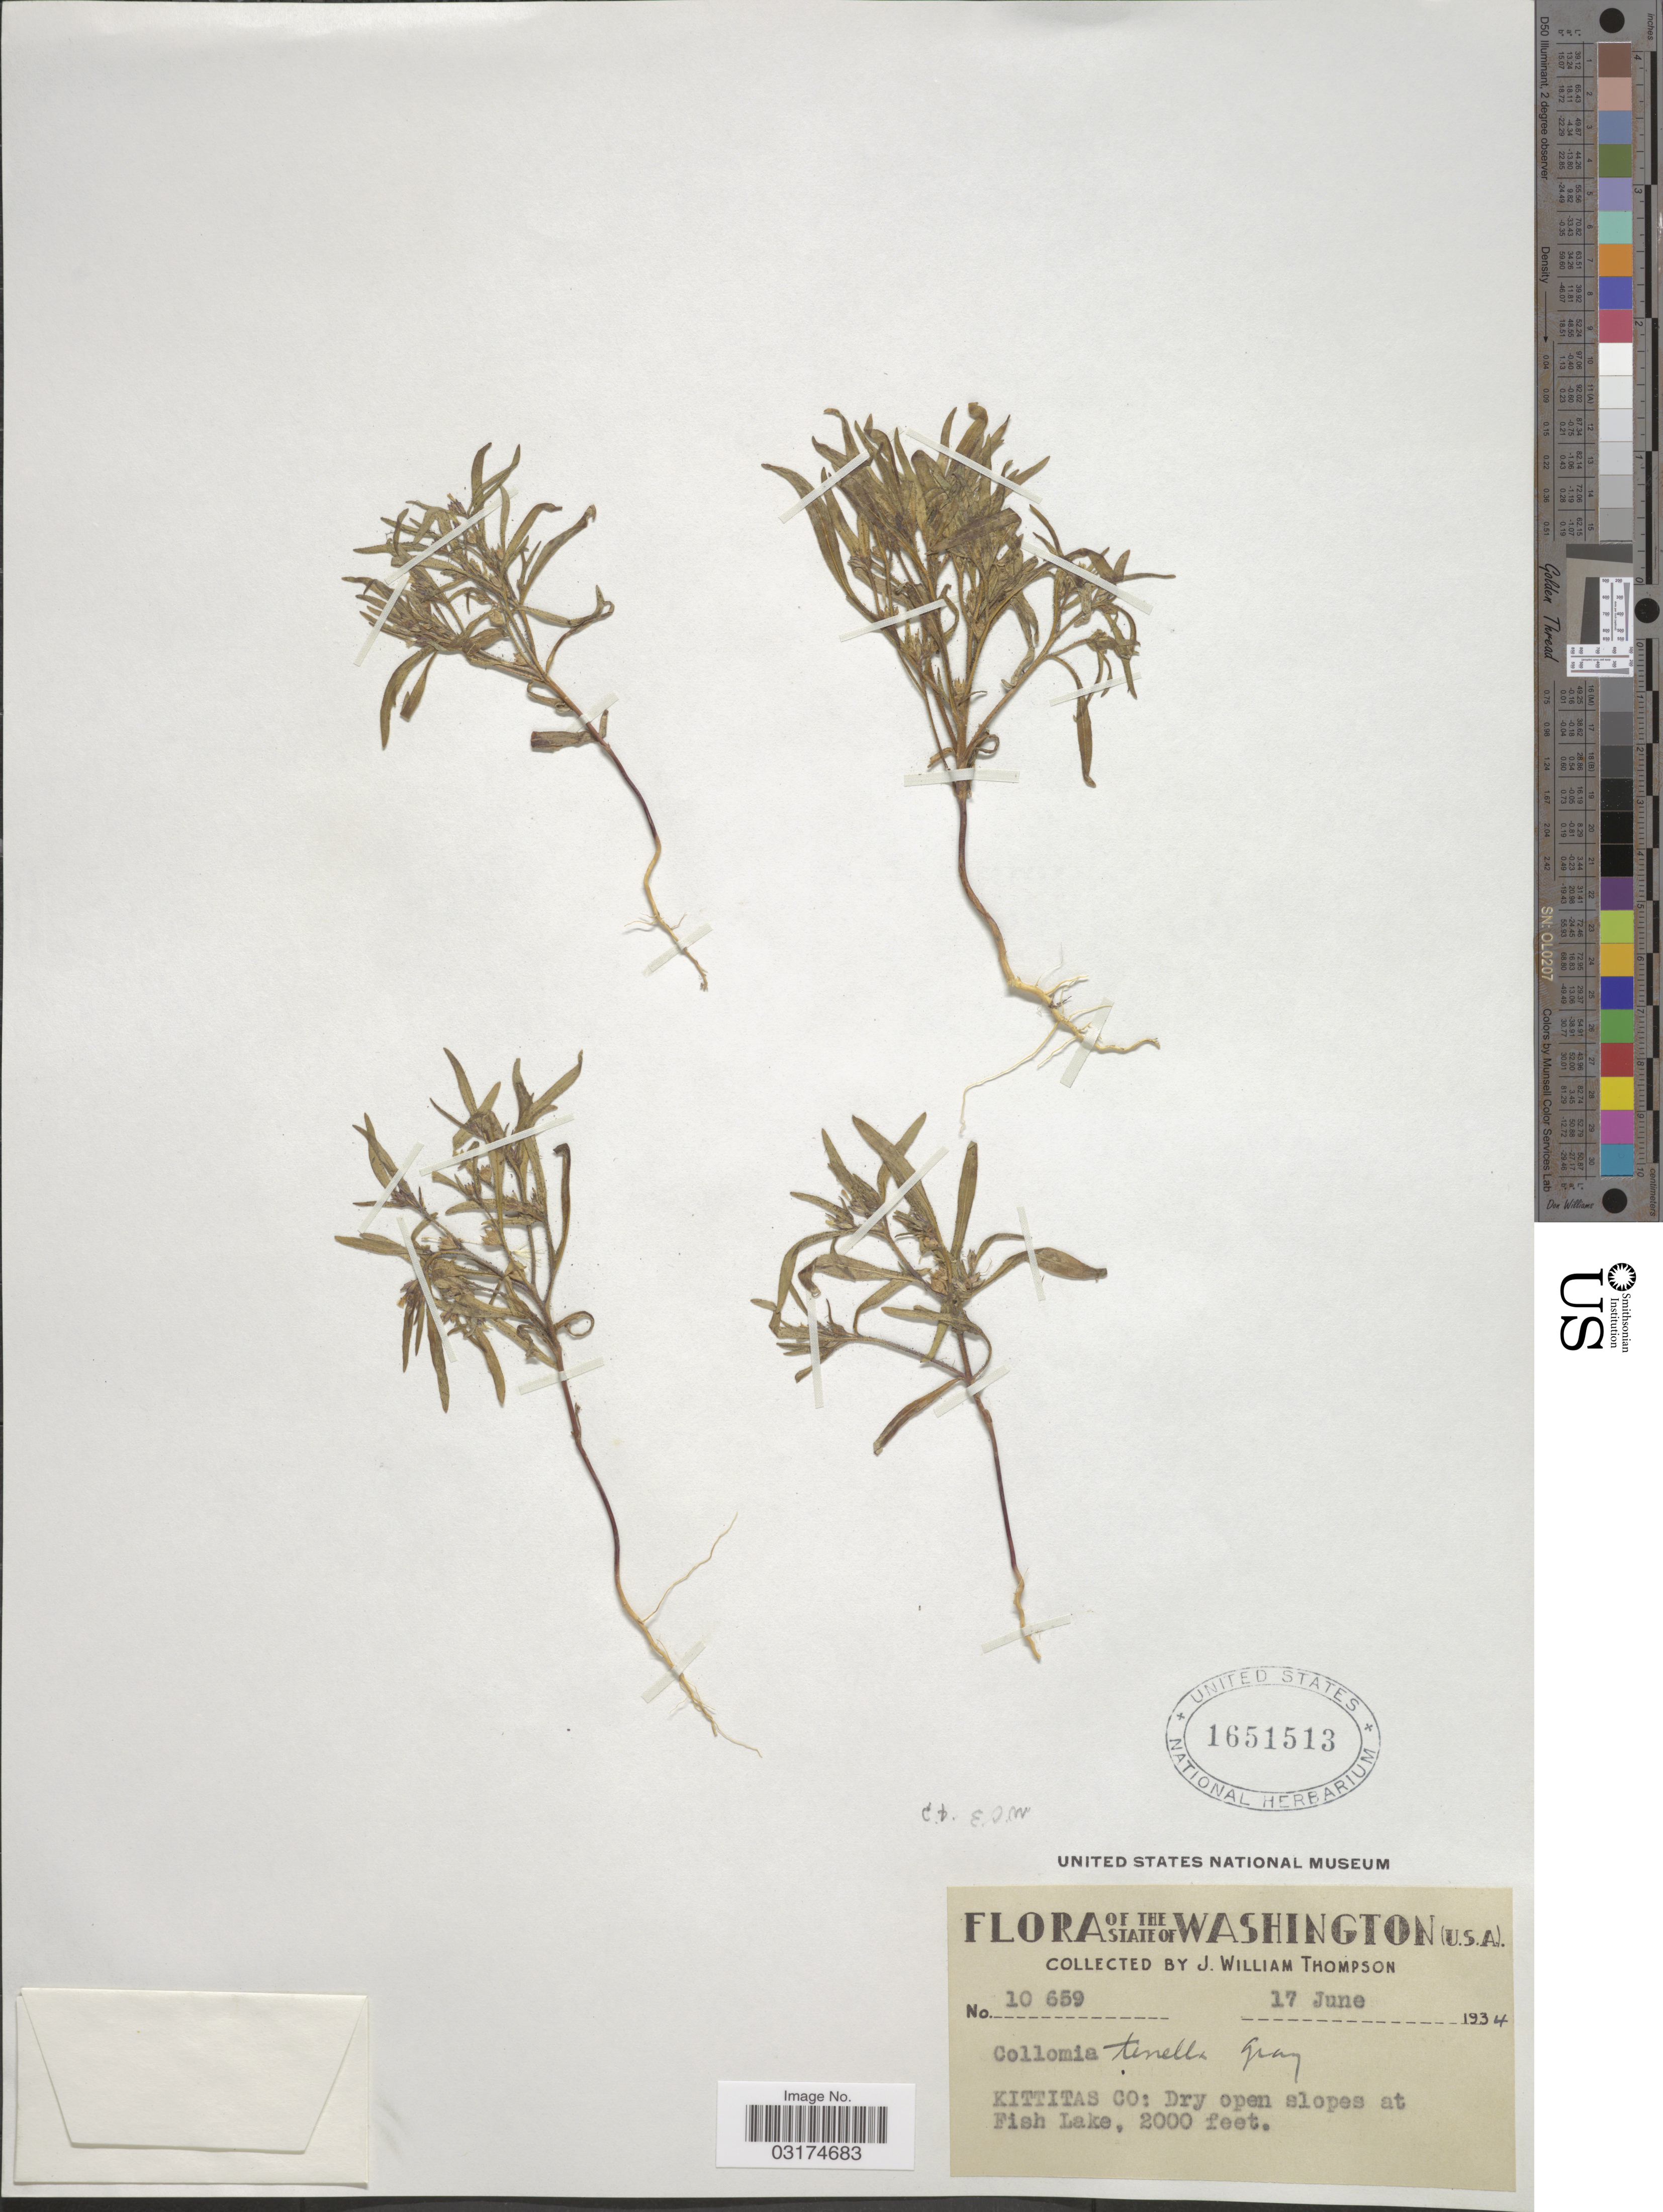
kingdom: Plantae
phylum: Tracheophyta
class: Magnoliopsida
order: Ericales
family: Polemoniaceae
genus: Collomia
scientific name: Collomia tenella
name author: A. Gray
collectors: J. W. Thompson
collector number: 10659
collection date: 1934-06-17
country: United States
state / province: Washington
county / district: Kittitas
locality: Kittitas Co: Dry open slopes at Fish Lake.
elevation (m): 610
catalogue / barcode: US 1651513